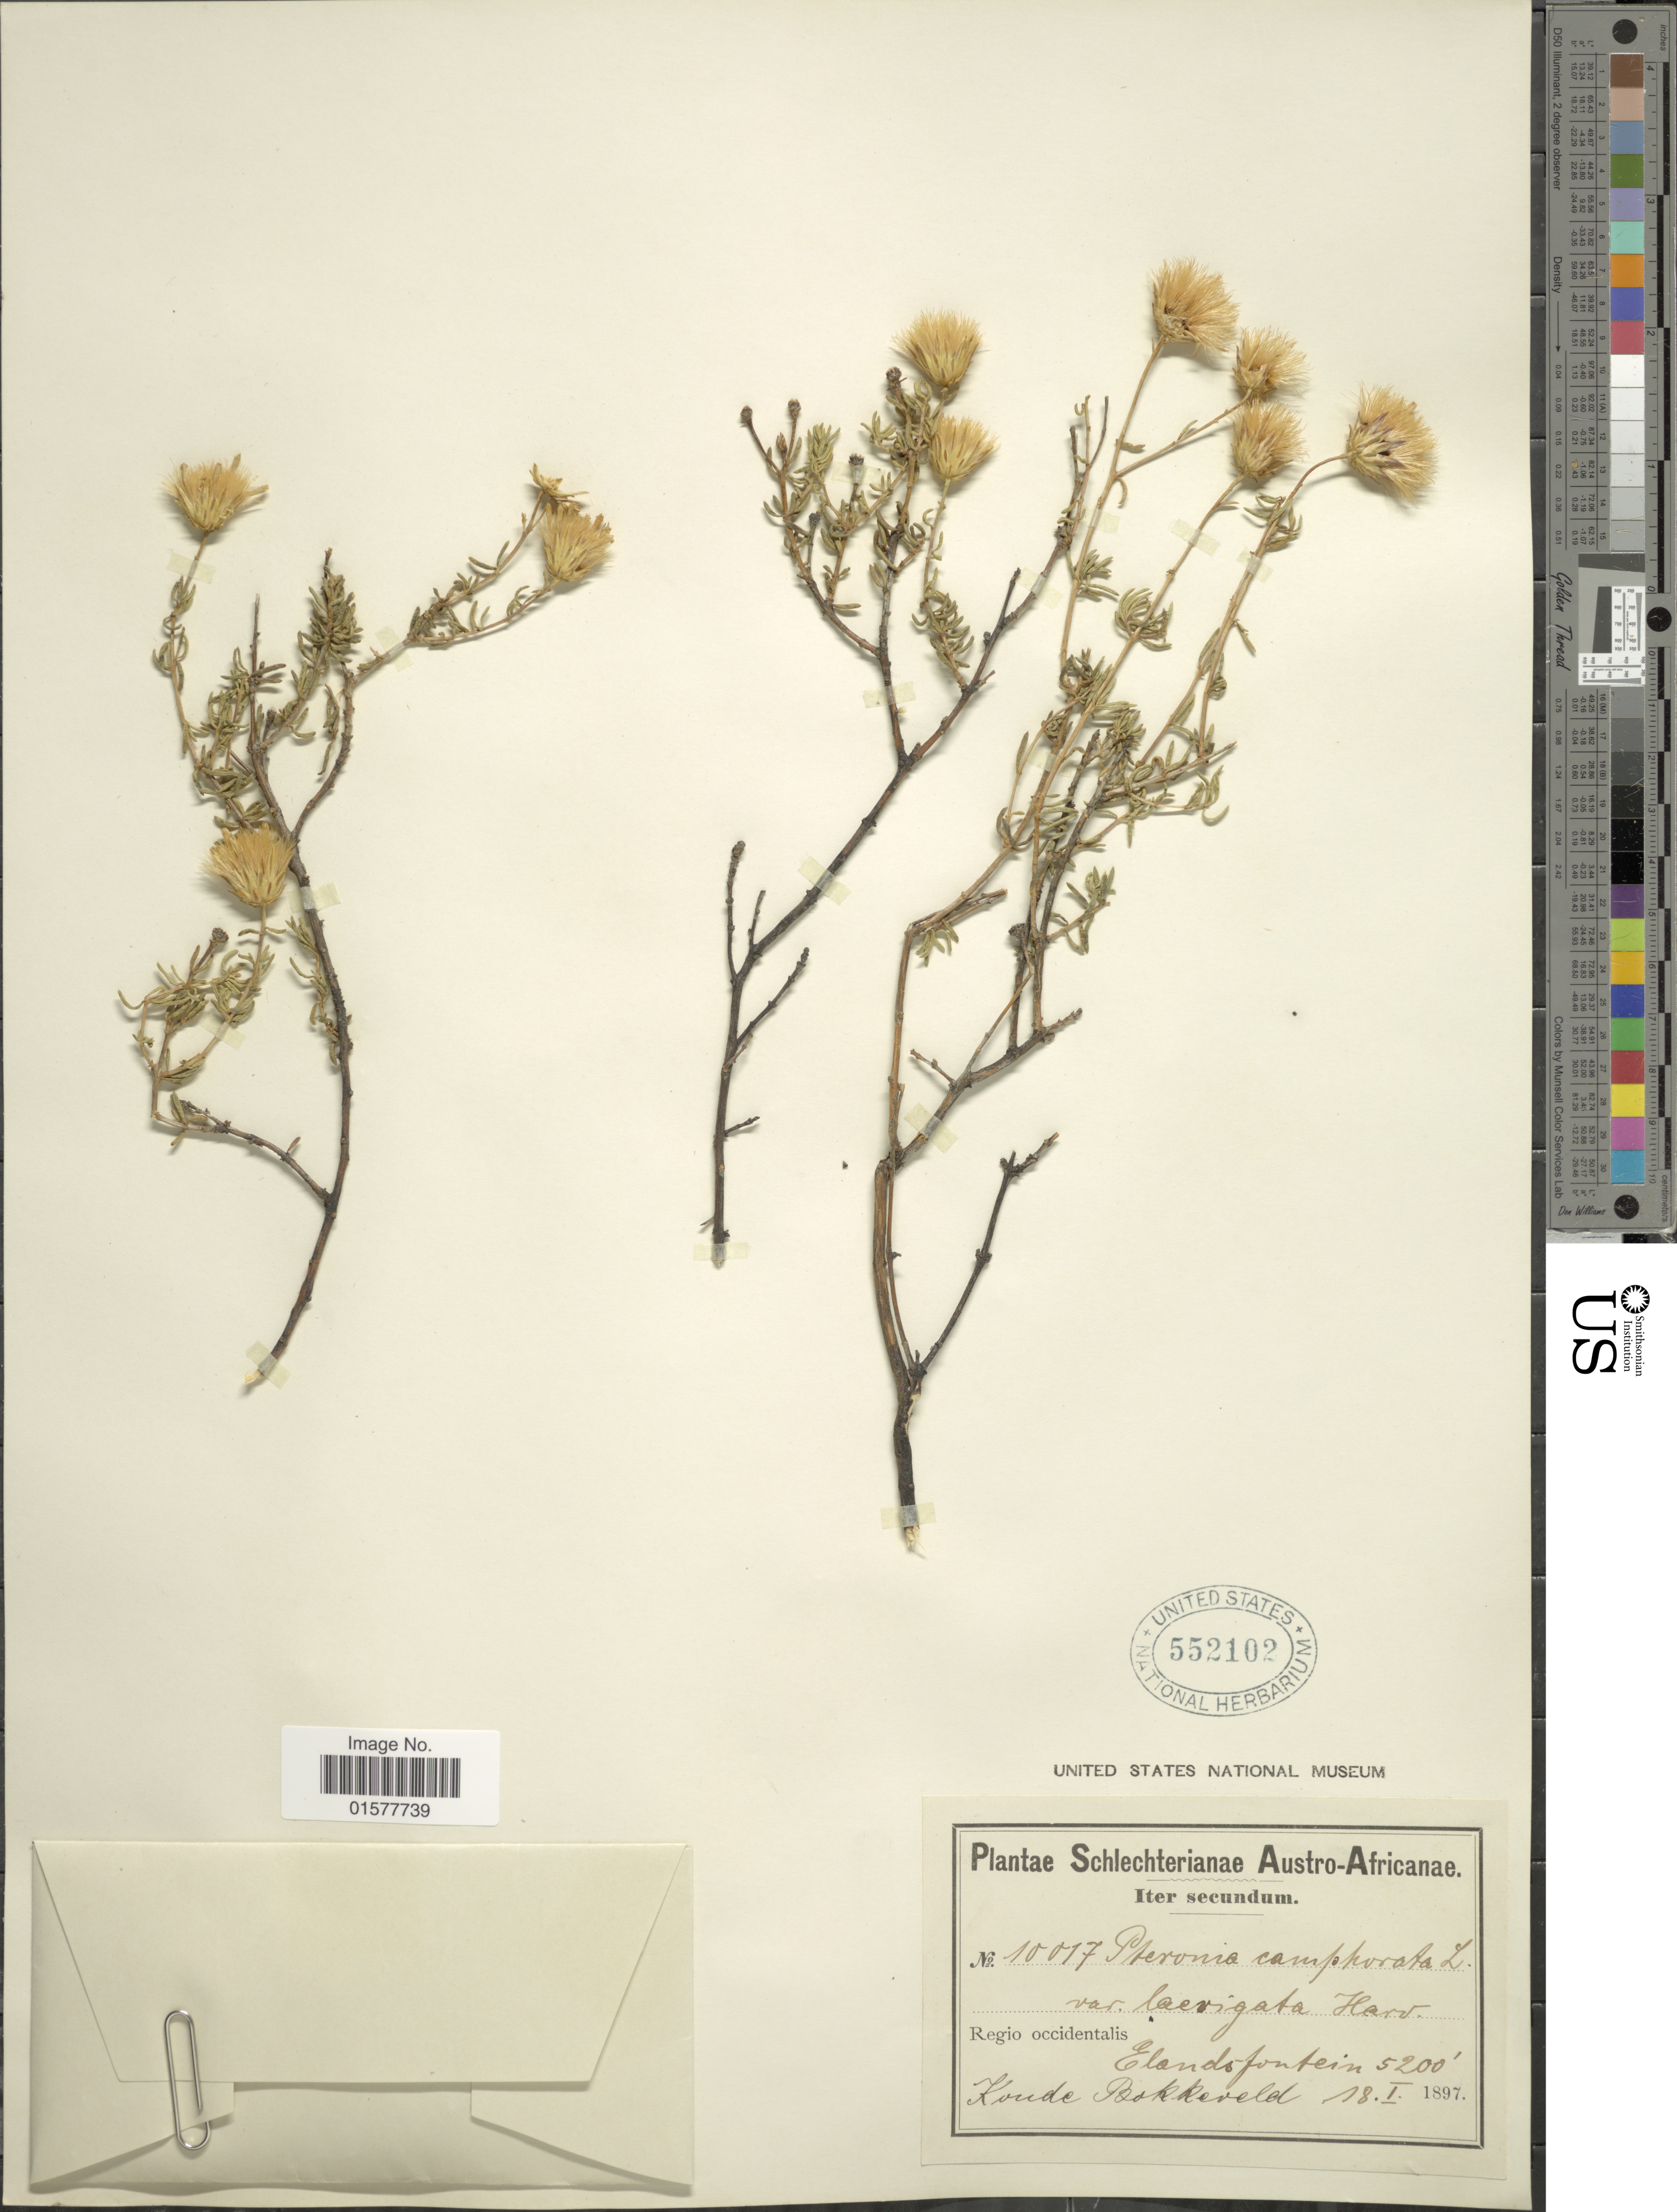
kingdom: Plantae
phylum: Tracheophyta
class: Magnoliopsida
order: Asterales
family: Asteraceae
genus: Pteronia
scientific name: Pteronia camphorata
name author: (L.) L.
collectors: K. Bokkeveld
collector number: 10017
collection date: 1897-01-18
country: South Africa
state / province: Western Cape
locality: Regio occidentalis, Elandsfontein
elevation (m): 1585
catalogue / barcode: US 552102